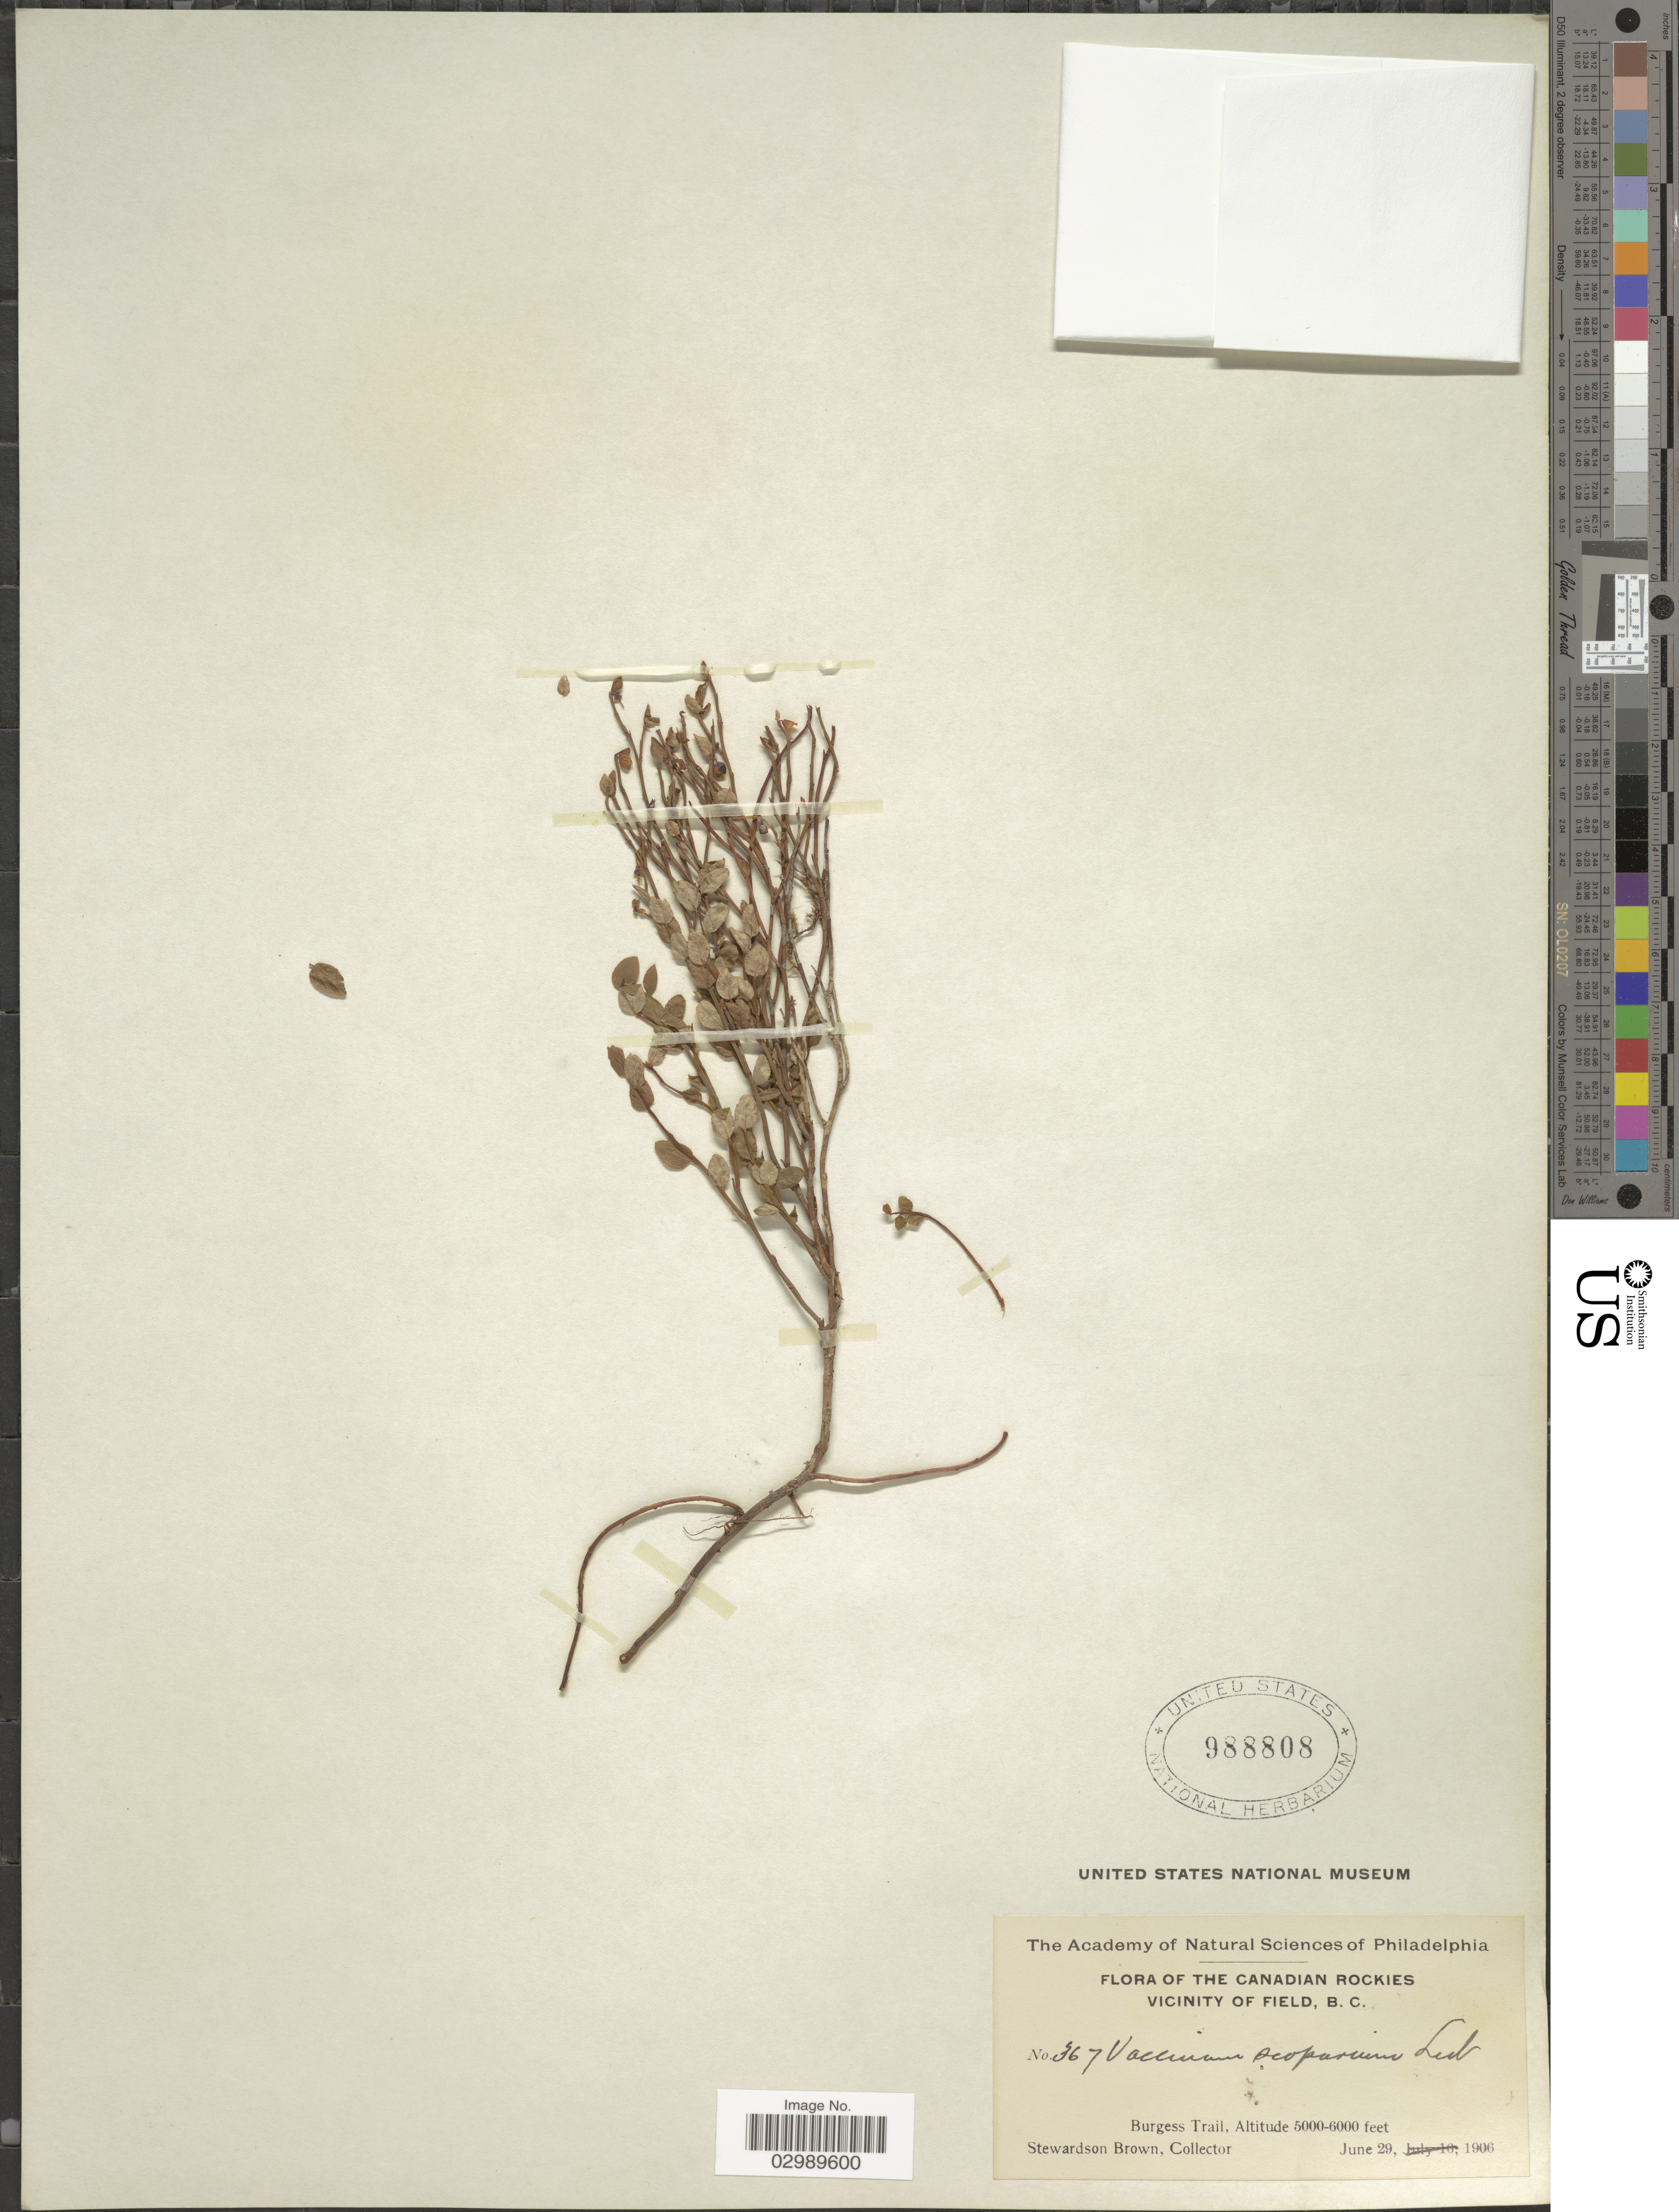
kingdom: Plantae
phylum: Tracheophyta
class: Magnoliopsida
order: Ericales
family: Ericaceae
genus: Vaccinium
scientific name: Vaccinium scoparium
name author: Leiberg ex Coville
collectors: S. Brown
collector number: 367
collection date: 1906-06-29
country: Canada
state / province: British Columbia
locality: The Canadian Rockies, Vicinity of Field, Burgess Trail.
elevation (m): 1524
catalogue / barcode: US 988808